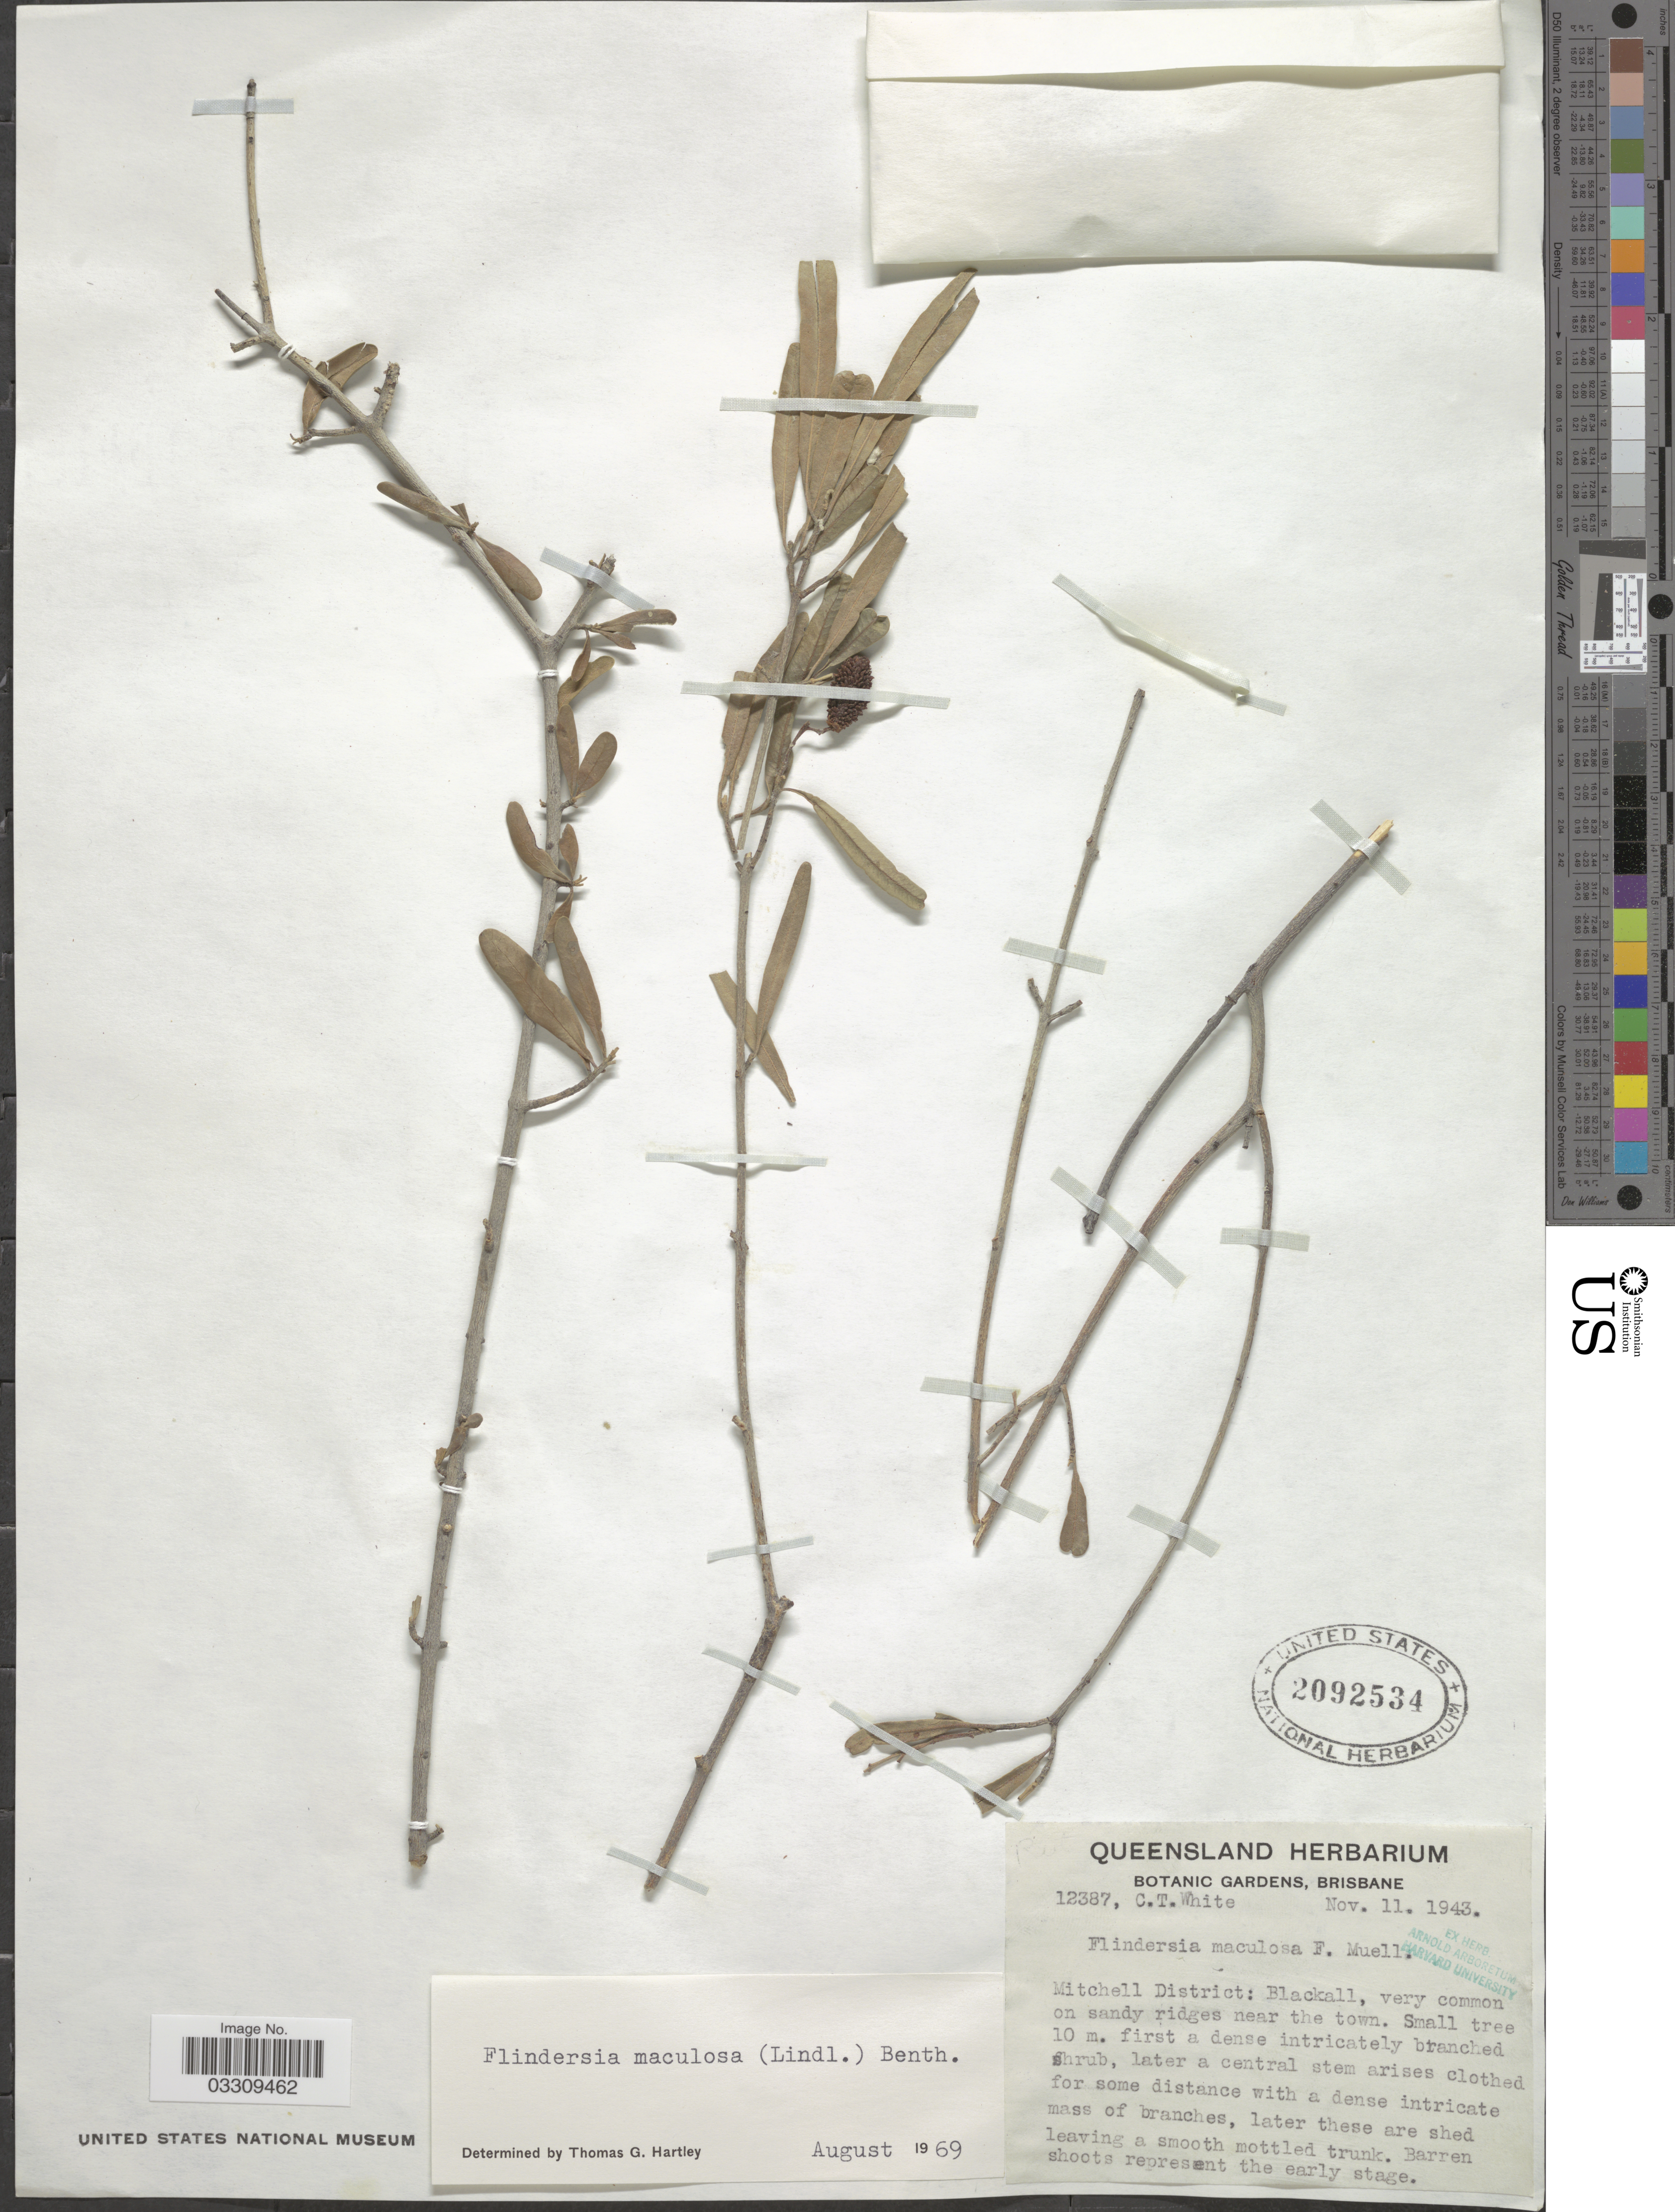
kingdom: Plantae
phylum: Tracheophyta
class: Magnoliopsida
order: Sapindales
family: Rutaceae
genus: Flindersia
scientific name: Flindersia maculosa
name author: (Lindl.) Benth.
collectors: C. T. White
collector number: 12387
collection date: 1943-11-11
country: Australia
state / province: Queensland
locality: Mitchell District: Blackall.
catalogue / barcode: US 2092534